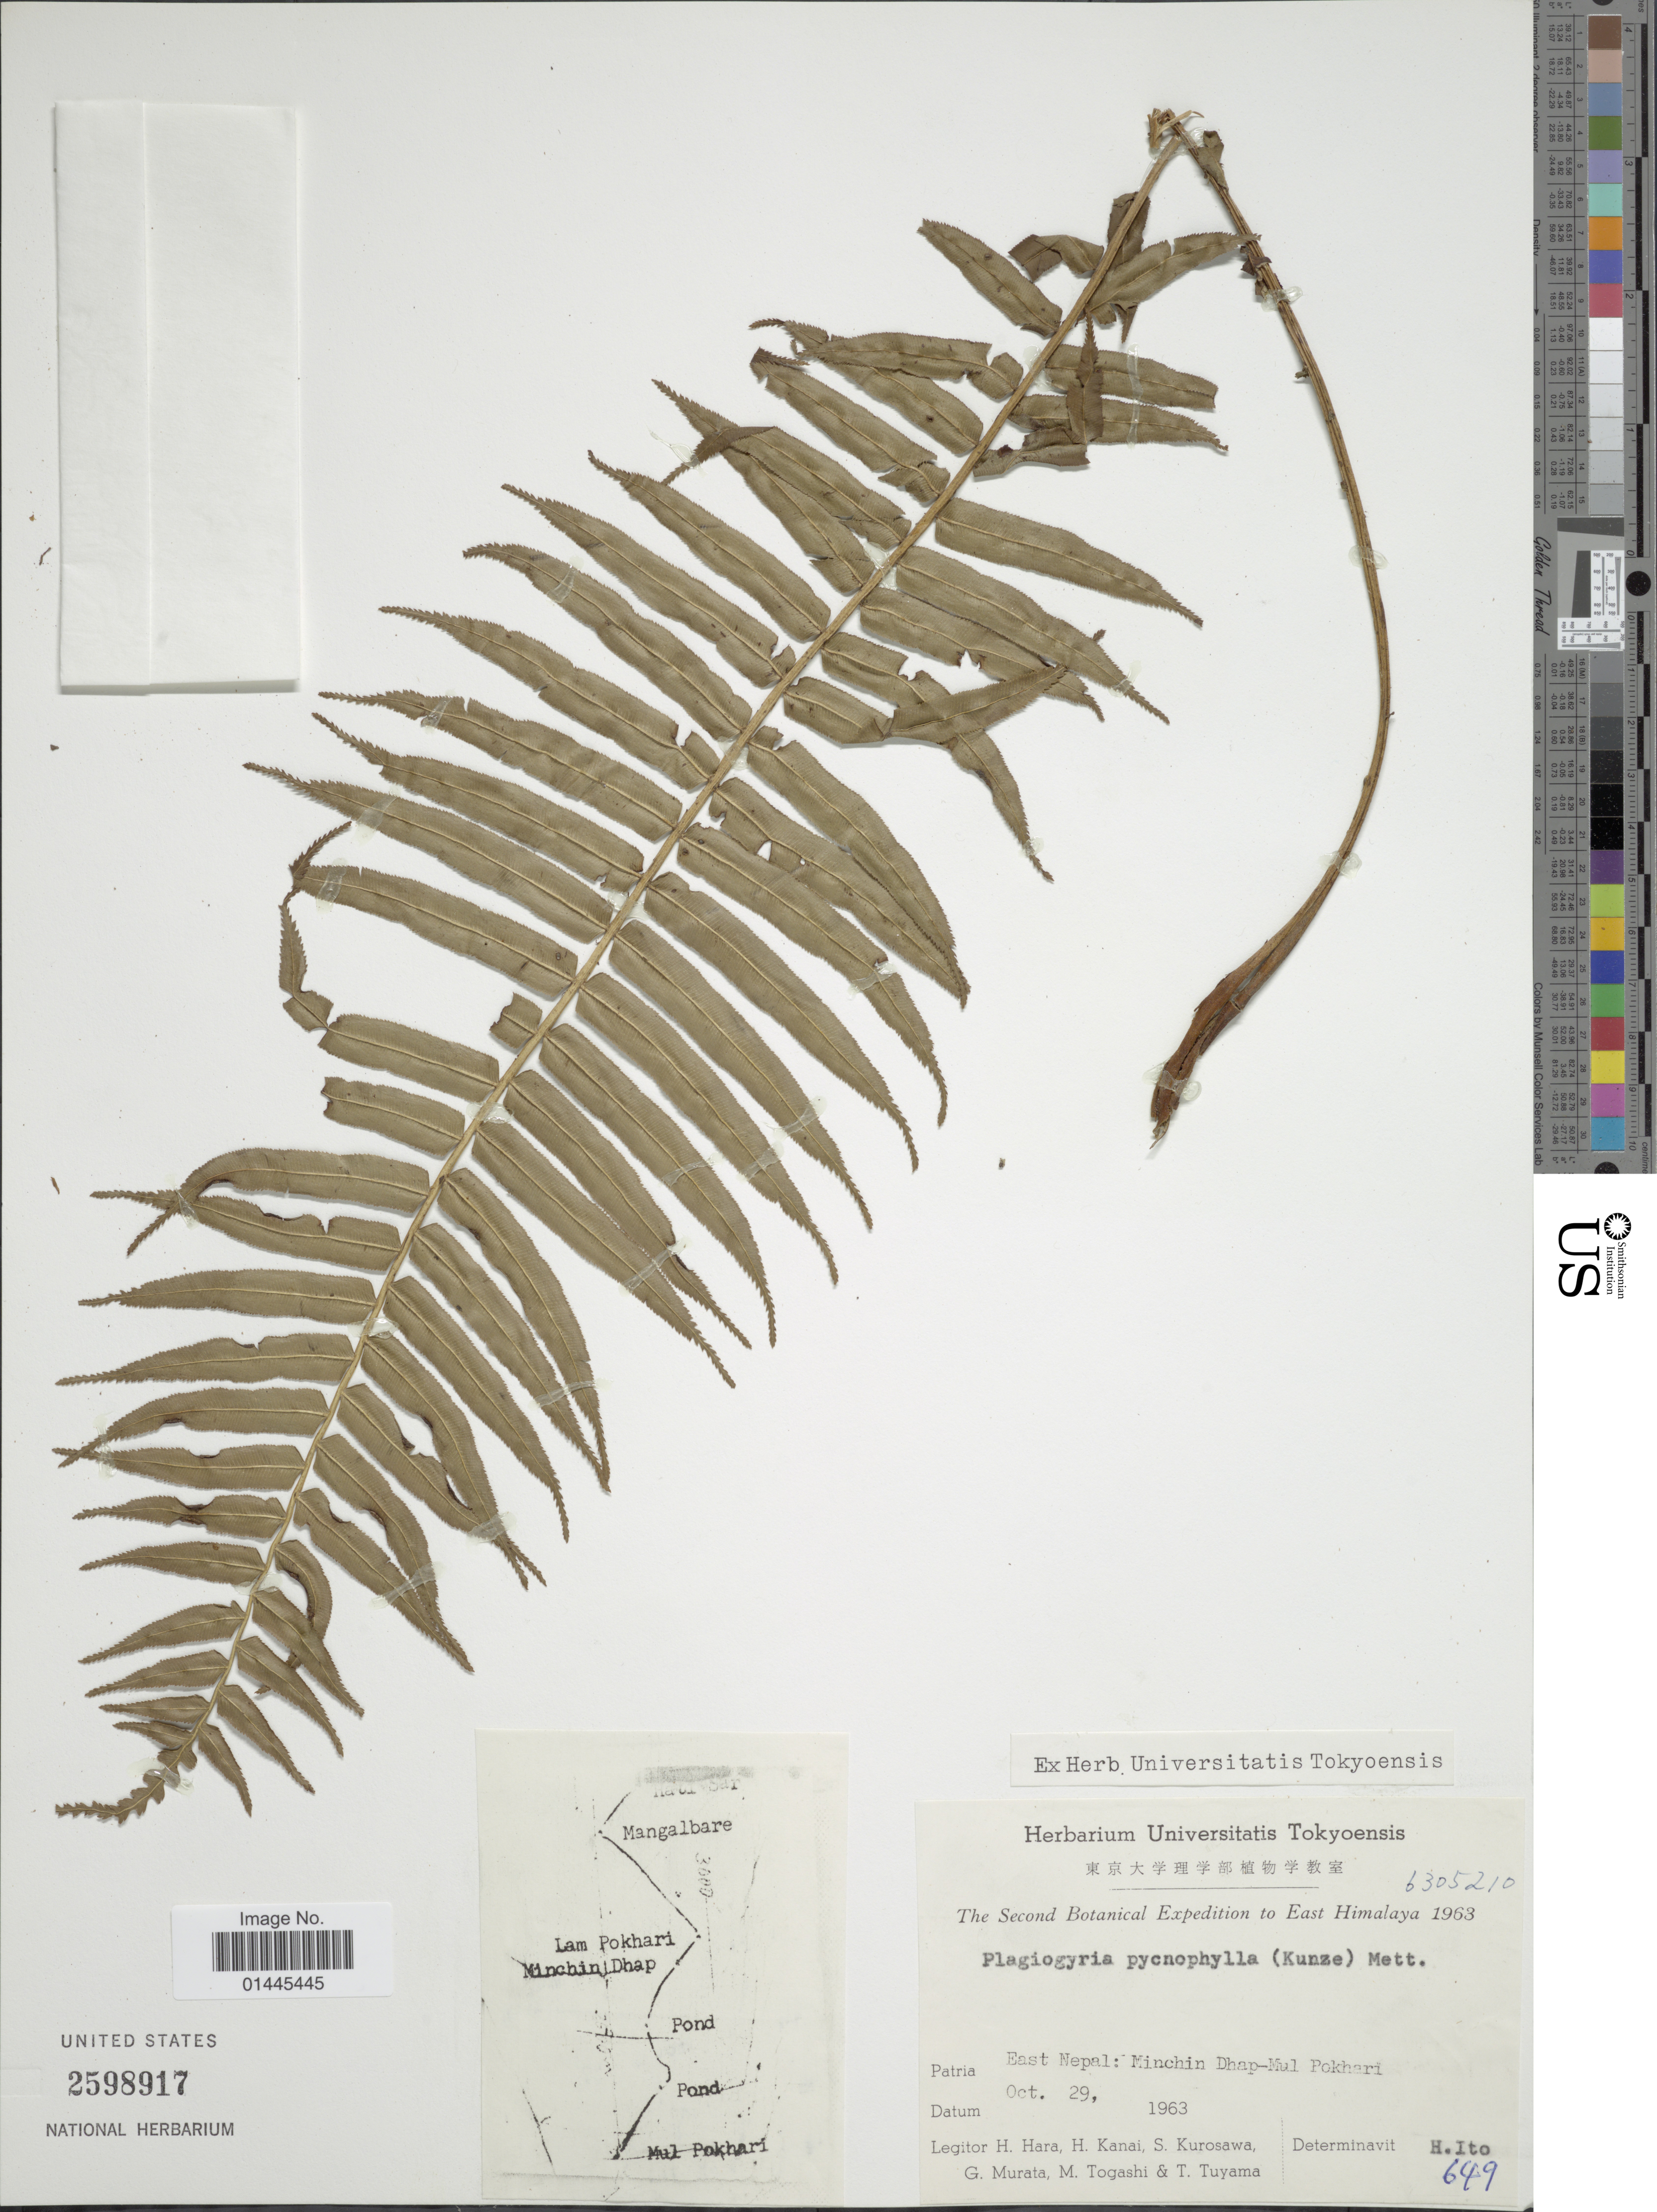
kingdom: Plantae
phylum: Tracheophyta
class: Polypodiopsida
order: Cyatheales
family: Plagiogyriaceae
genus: Plagiogyria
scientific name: Plagiogyria pycnophylla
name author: (Kunze) Mett.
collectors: H. Hara, H. Kanai, S. Kurosawa, G. Murata & et al.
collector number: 6305210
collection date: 1963-10-29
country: Nepal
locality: East Himalaya, East Nepal: Minchin Dhap-Mul Pokhari.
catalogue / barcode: US 2598917